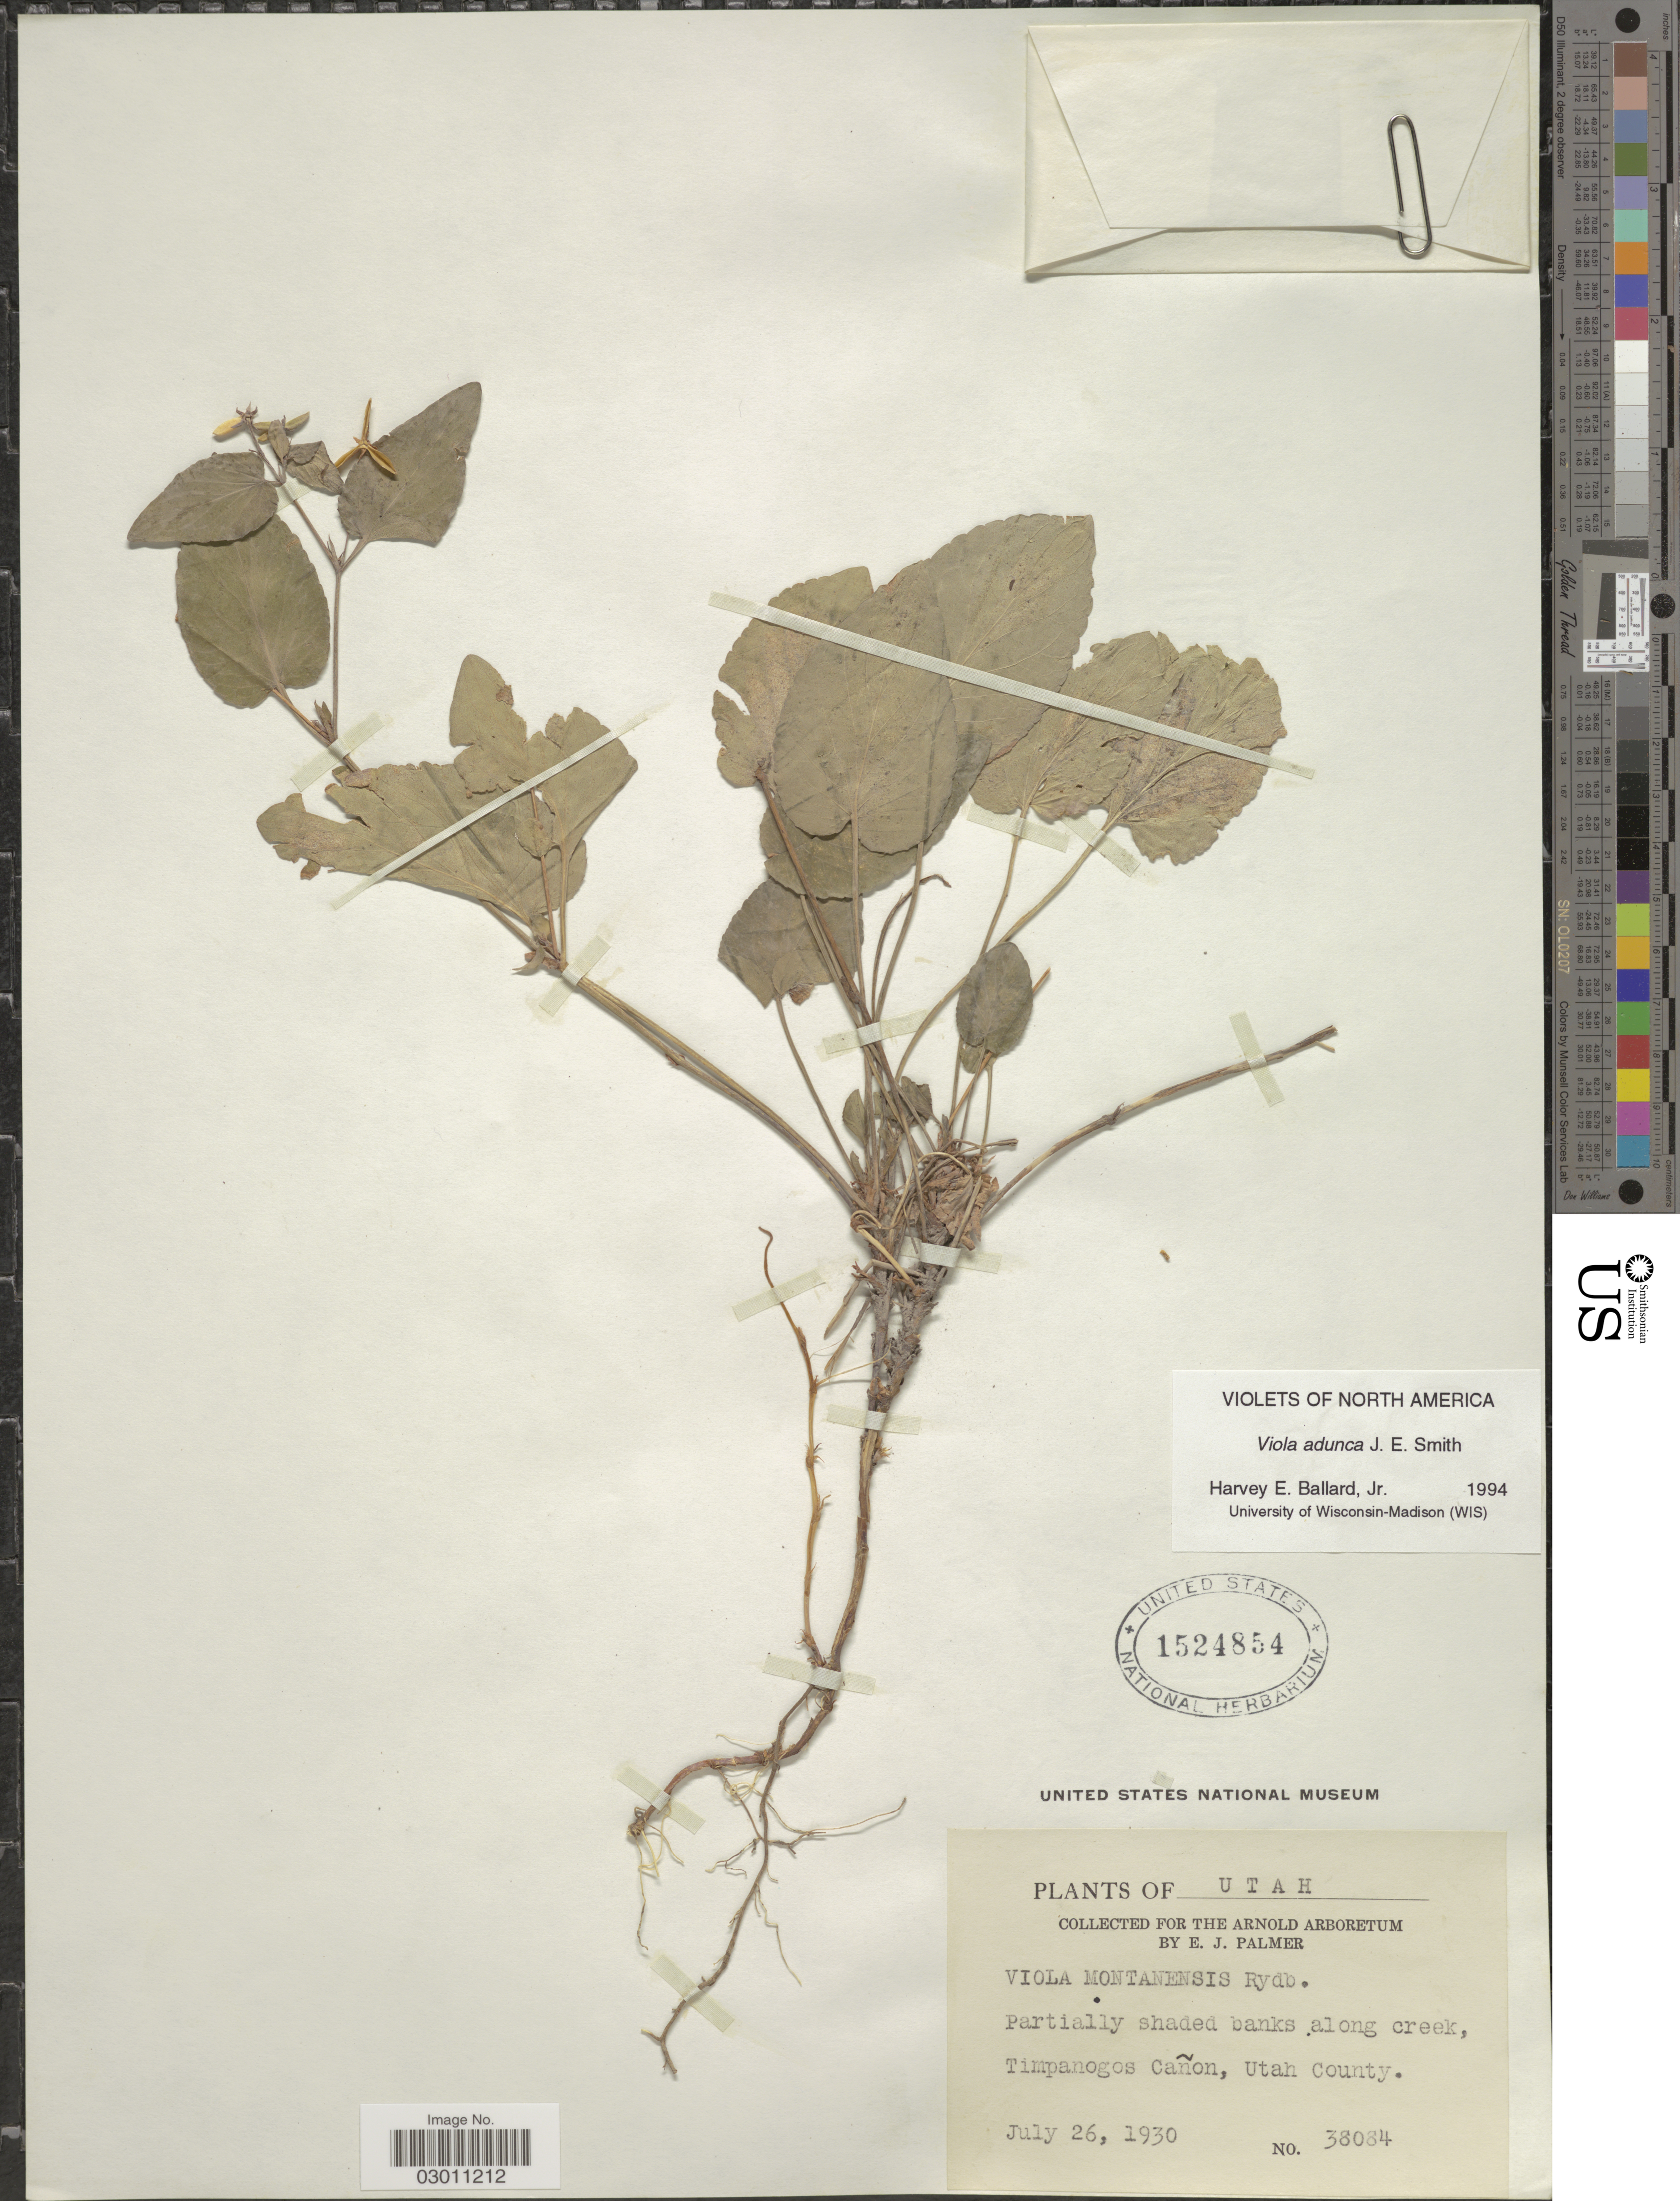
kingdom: Plantae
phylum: Tracheophyta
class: Magnoliopsida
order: Malpighiales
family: Violaceae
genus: Viola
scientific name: Viola adunca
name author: Sm.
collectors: E. J. Palmer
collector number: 38084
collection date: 1930-07-26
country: United States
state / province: Utah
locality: Along creek, Timpanogos Cañon, Utah County.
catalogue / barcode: US 1524854